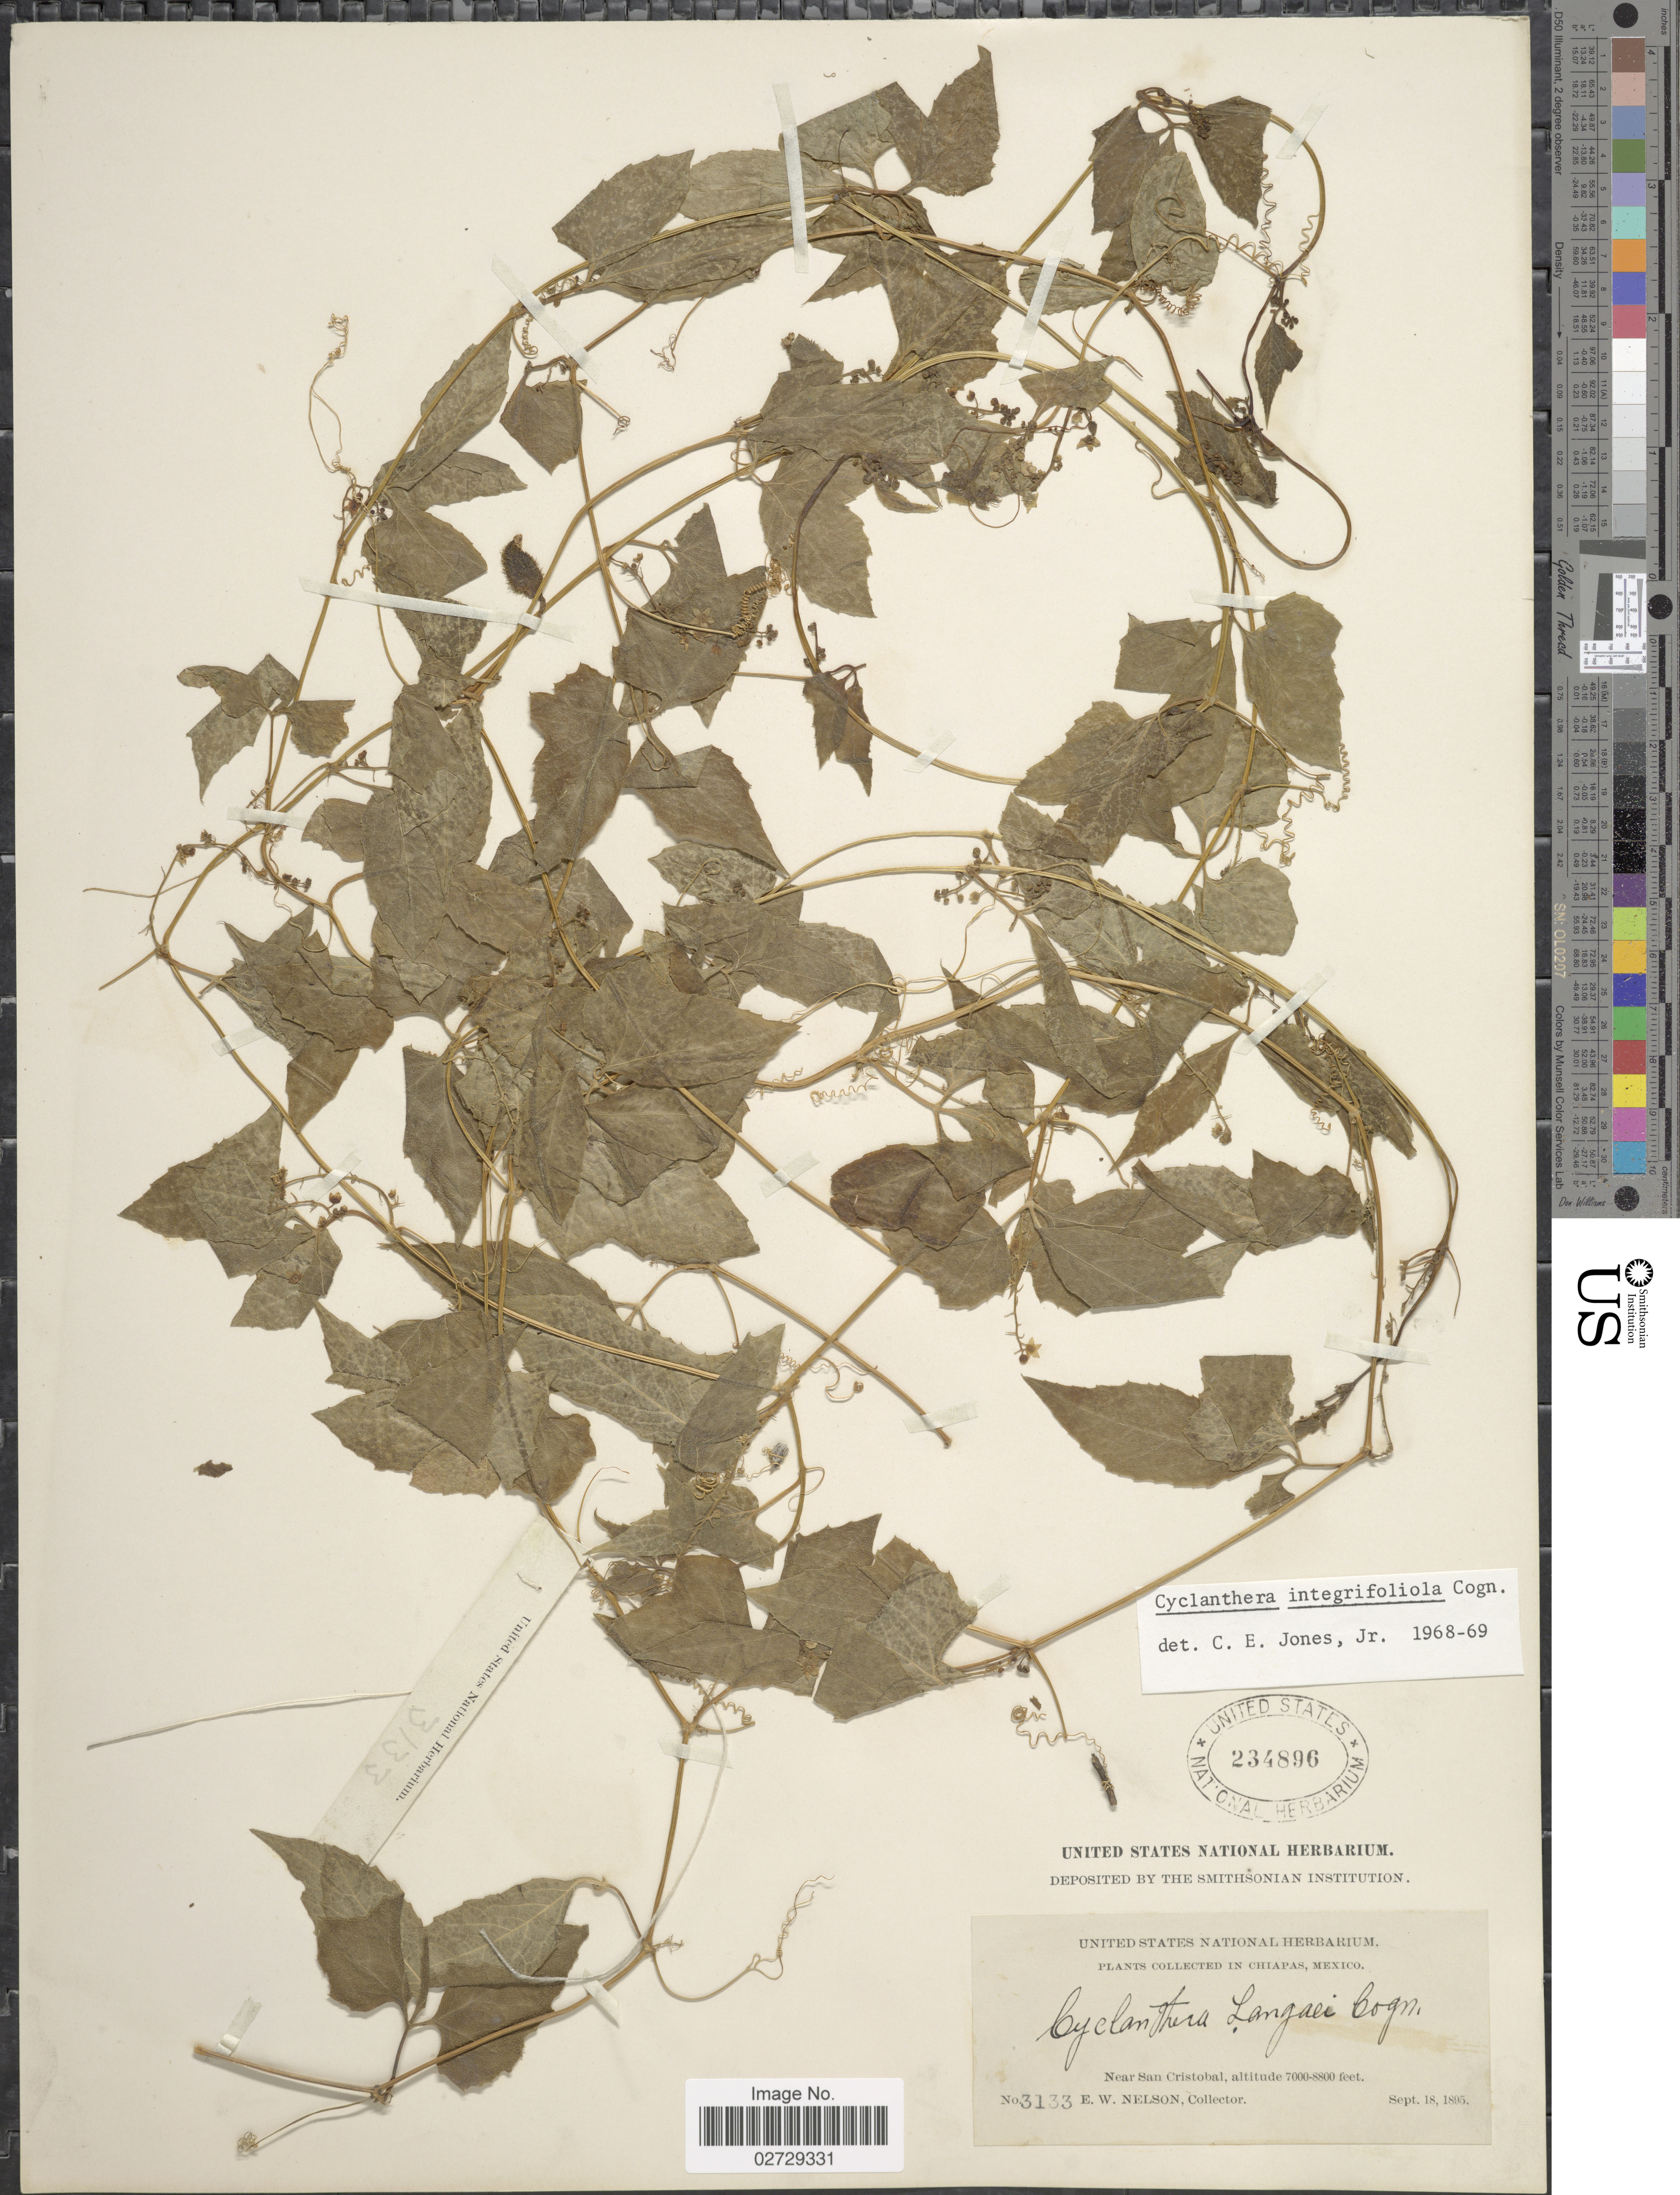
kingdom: Plantae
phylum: Tracheophyta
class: Magnoliopsida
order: Cucurbitales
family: Cucurbitaceae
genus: Cyclanthera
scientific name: Cyclanthera integrifoliola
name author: Cogn.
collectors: E. W. Nelson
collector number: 3133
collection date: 1895-09-18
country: Mexico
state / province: Chiapas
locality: Near San Cristobal.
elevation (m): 2134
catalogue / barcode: US 234896